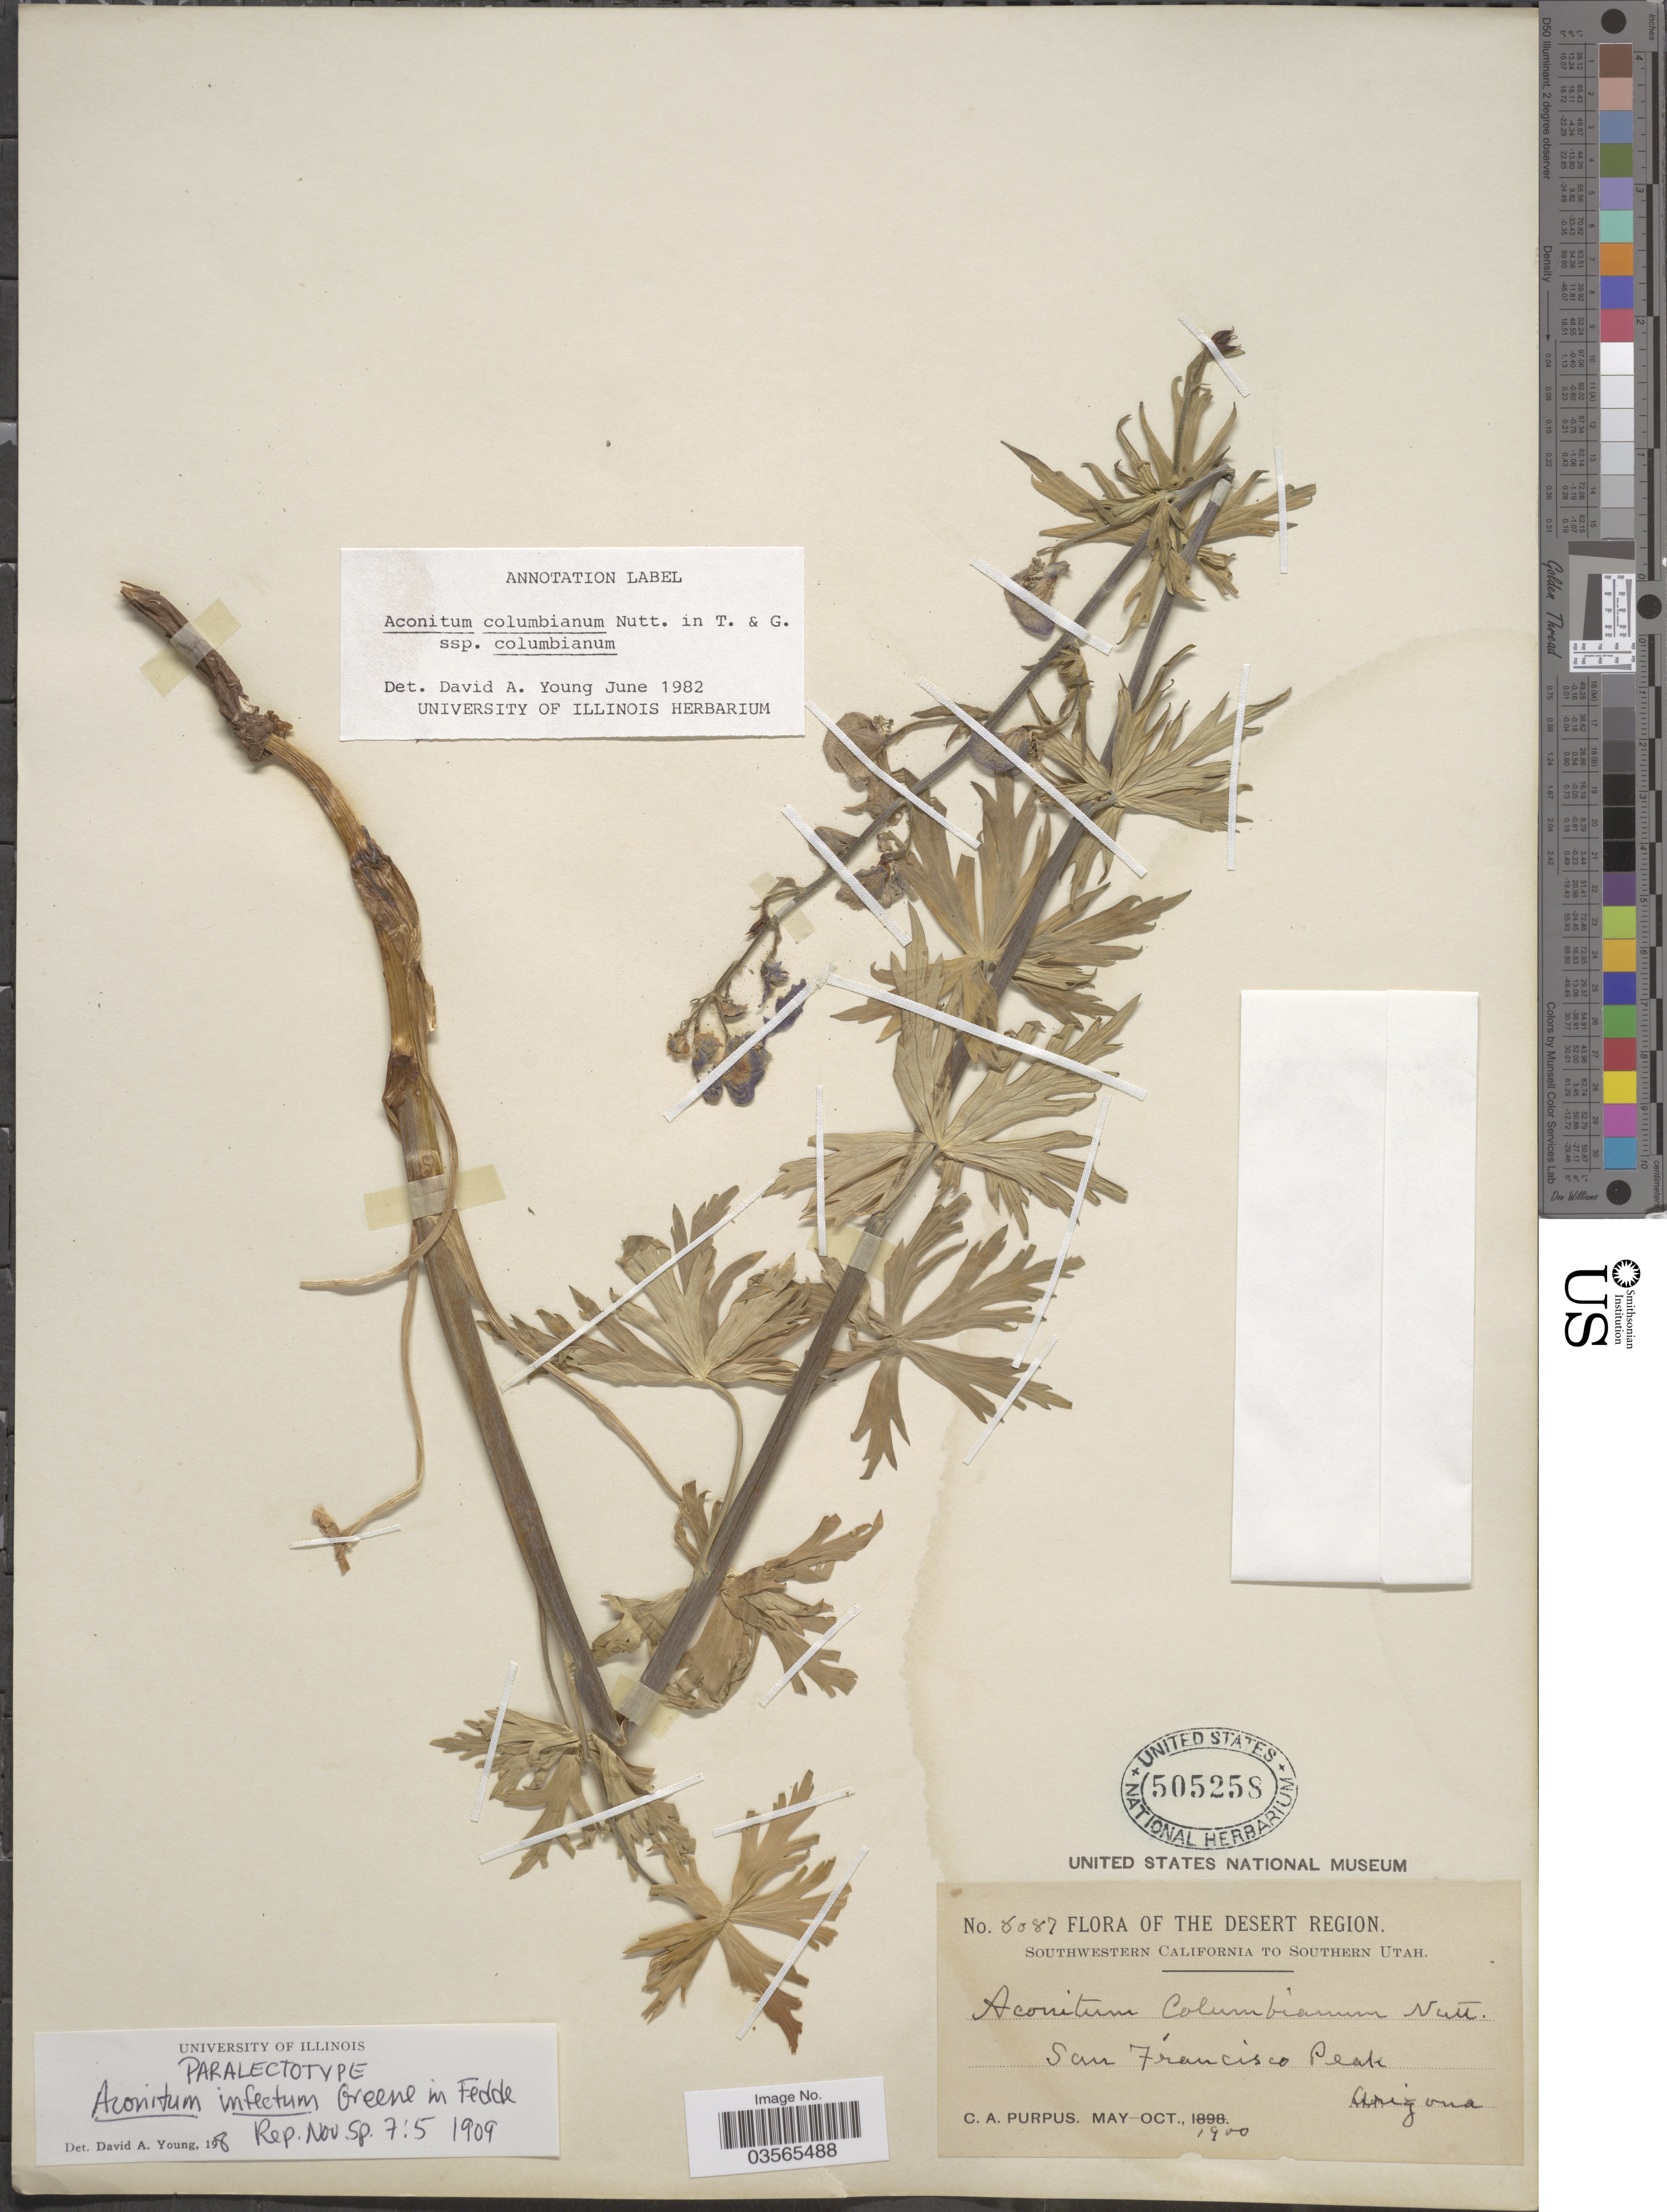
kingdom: Plantae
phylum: Tracheophyta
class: Magnoliopsida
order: Ranunculales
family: Ranunculaceae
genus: Aconitum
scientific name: Aconitum columbianum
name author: Nutt.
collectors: C. A. Purpus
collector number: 8087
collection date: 1900-05/1900-10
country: United States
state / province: Arizona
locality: The Desert Region. San Francisco Peak.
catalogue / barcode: US 505258